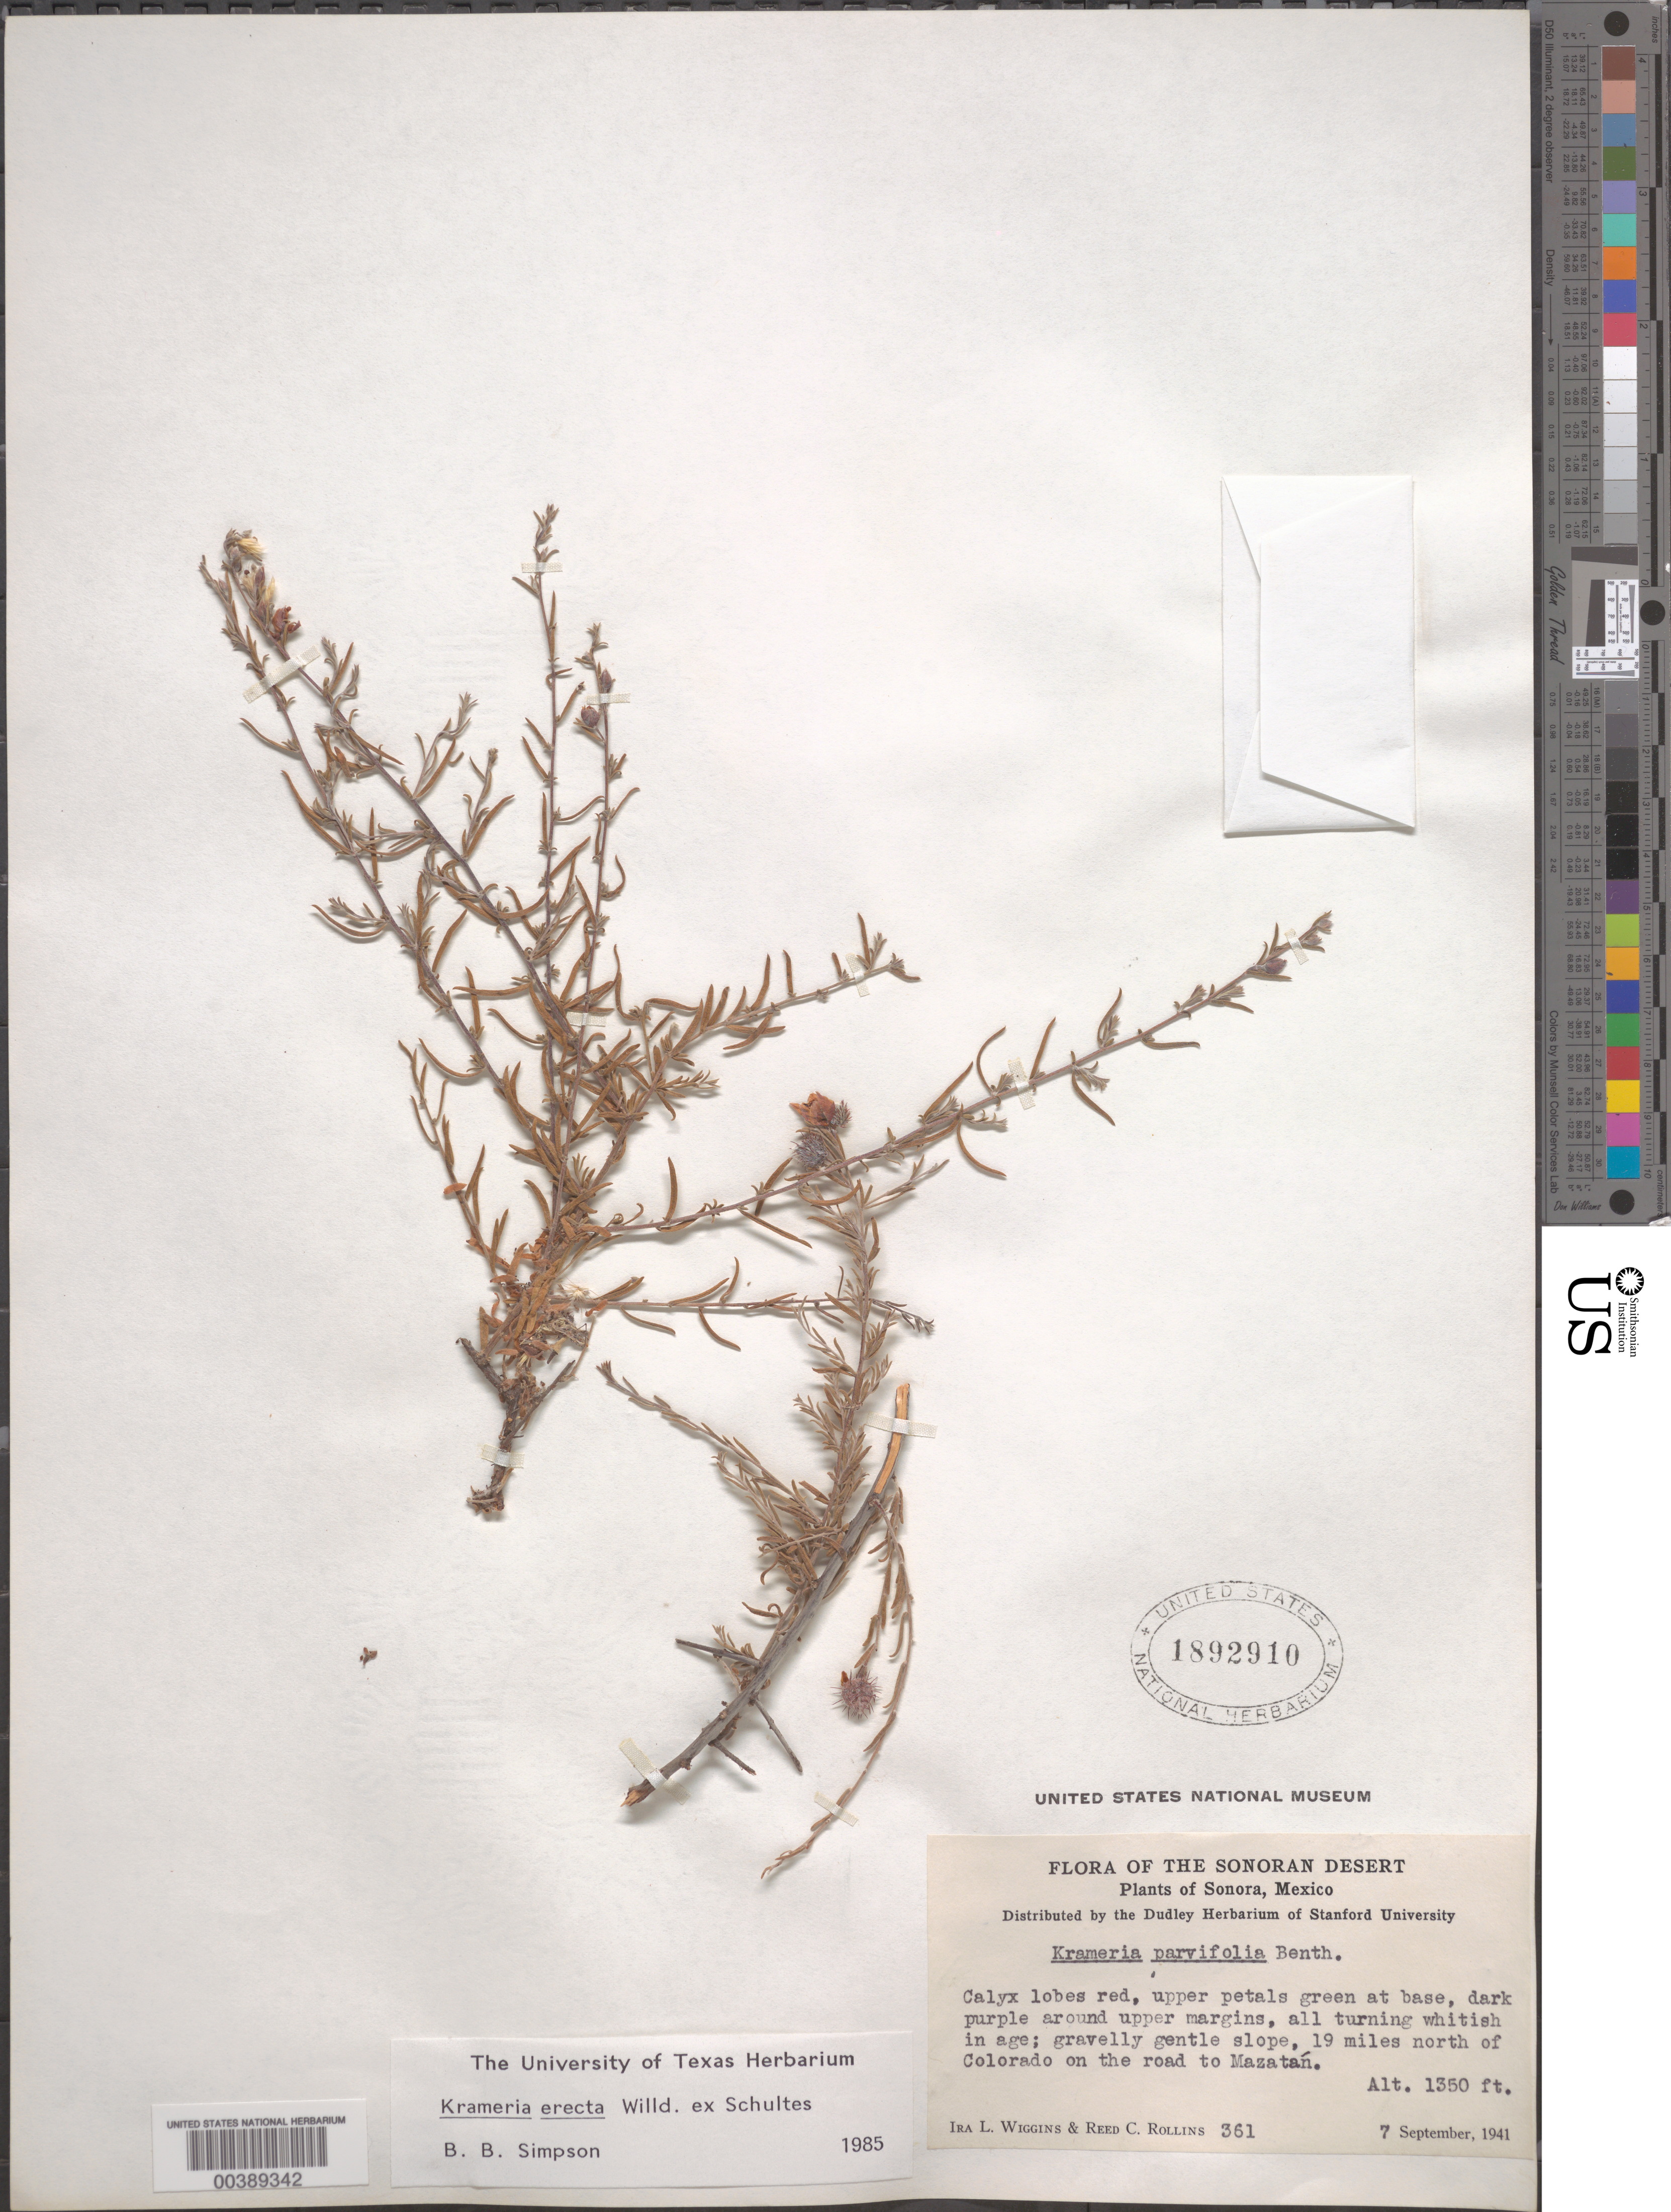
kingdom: Plantae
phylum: Tracheophyta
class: Magnoliopsida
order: Zygophyllales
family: Krameriaceae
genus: Krameria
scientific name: Krameria erecta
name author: Willd. ex Schult.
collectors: I. L. Wiggins & R. C. Rollins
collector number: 361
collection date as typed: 07 Sep 1941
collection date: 1941-09-07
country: Mexico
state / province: Sonora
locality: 19 mi N of Colorado along road to Mazatan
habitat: Gravelly gentle slope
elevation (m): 472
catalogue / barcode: US 1892910